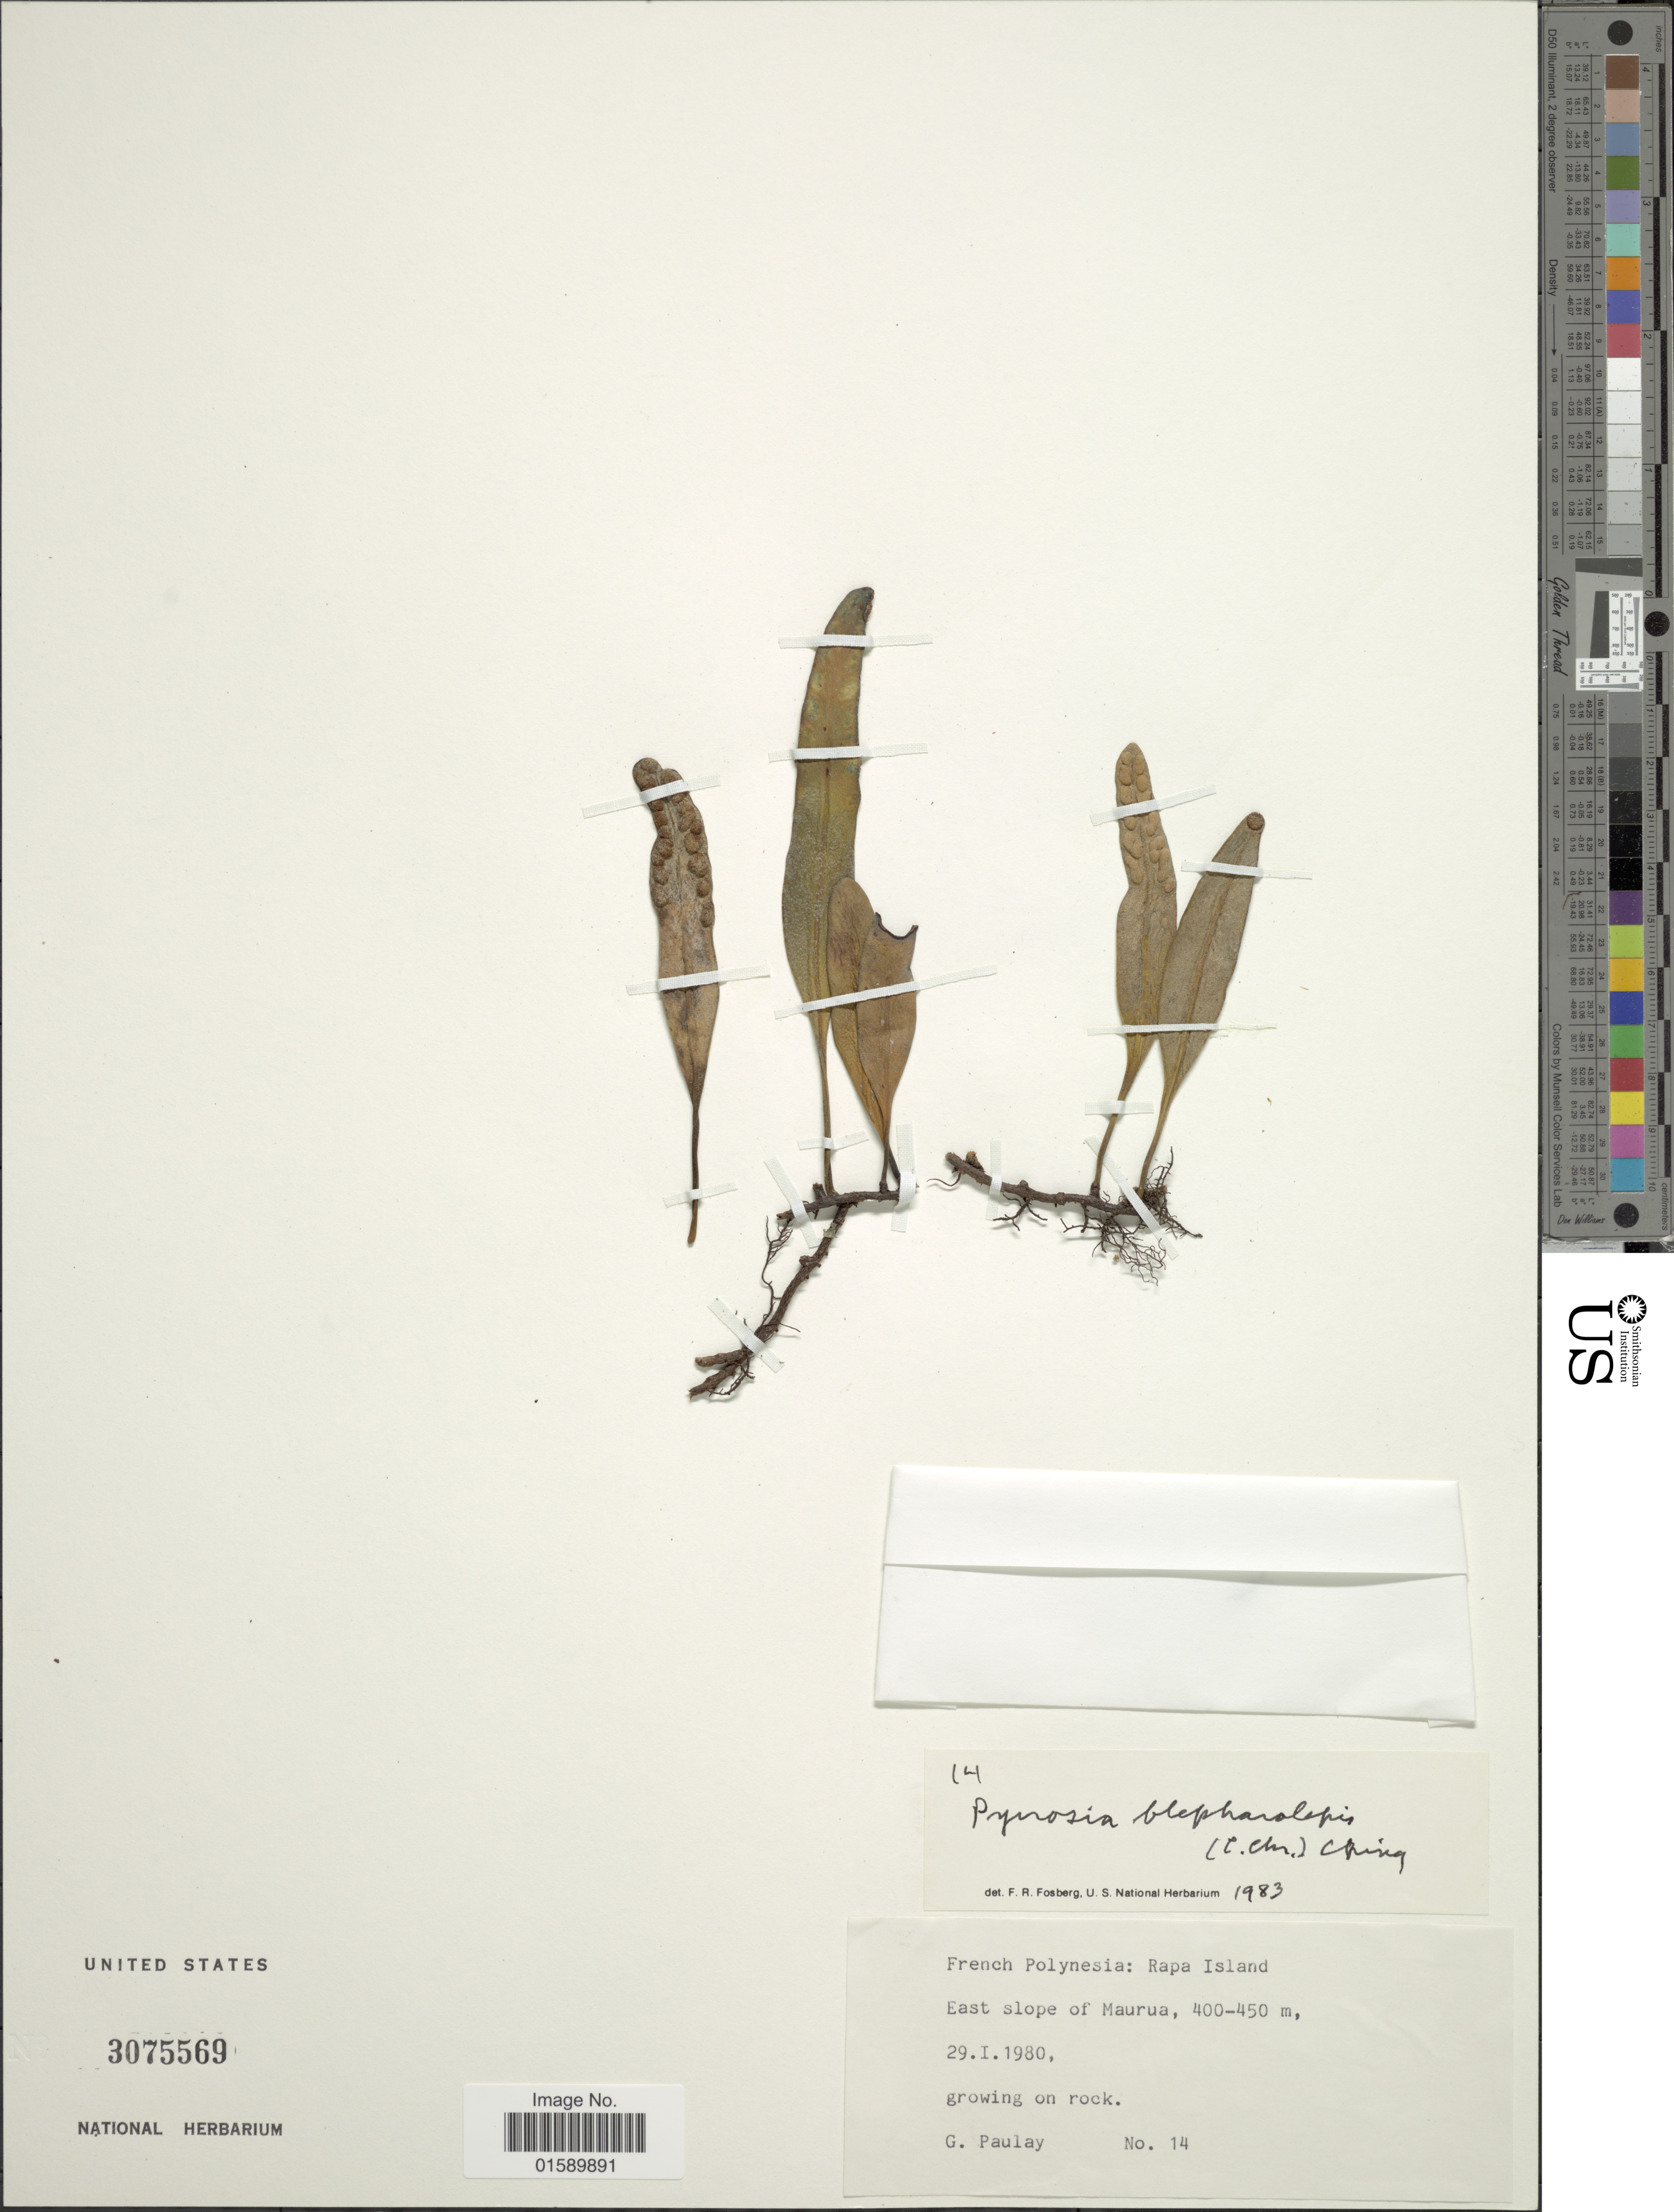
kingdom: Plantae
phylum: Tracheophyta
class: Polypodiopsida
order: Polypodiales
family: Polypodiaceae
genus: Pyrrosia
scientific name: Pyrrosia blepharolepis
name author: (C. Chr.) Ching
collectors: G. Paulay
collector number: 14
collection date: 1980-01-29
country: French Polynesia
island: Rapa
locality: French Polynesia: Rapa Island/ East slope of Maurau.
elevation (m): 400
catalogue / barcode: US 3075569